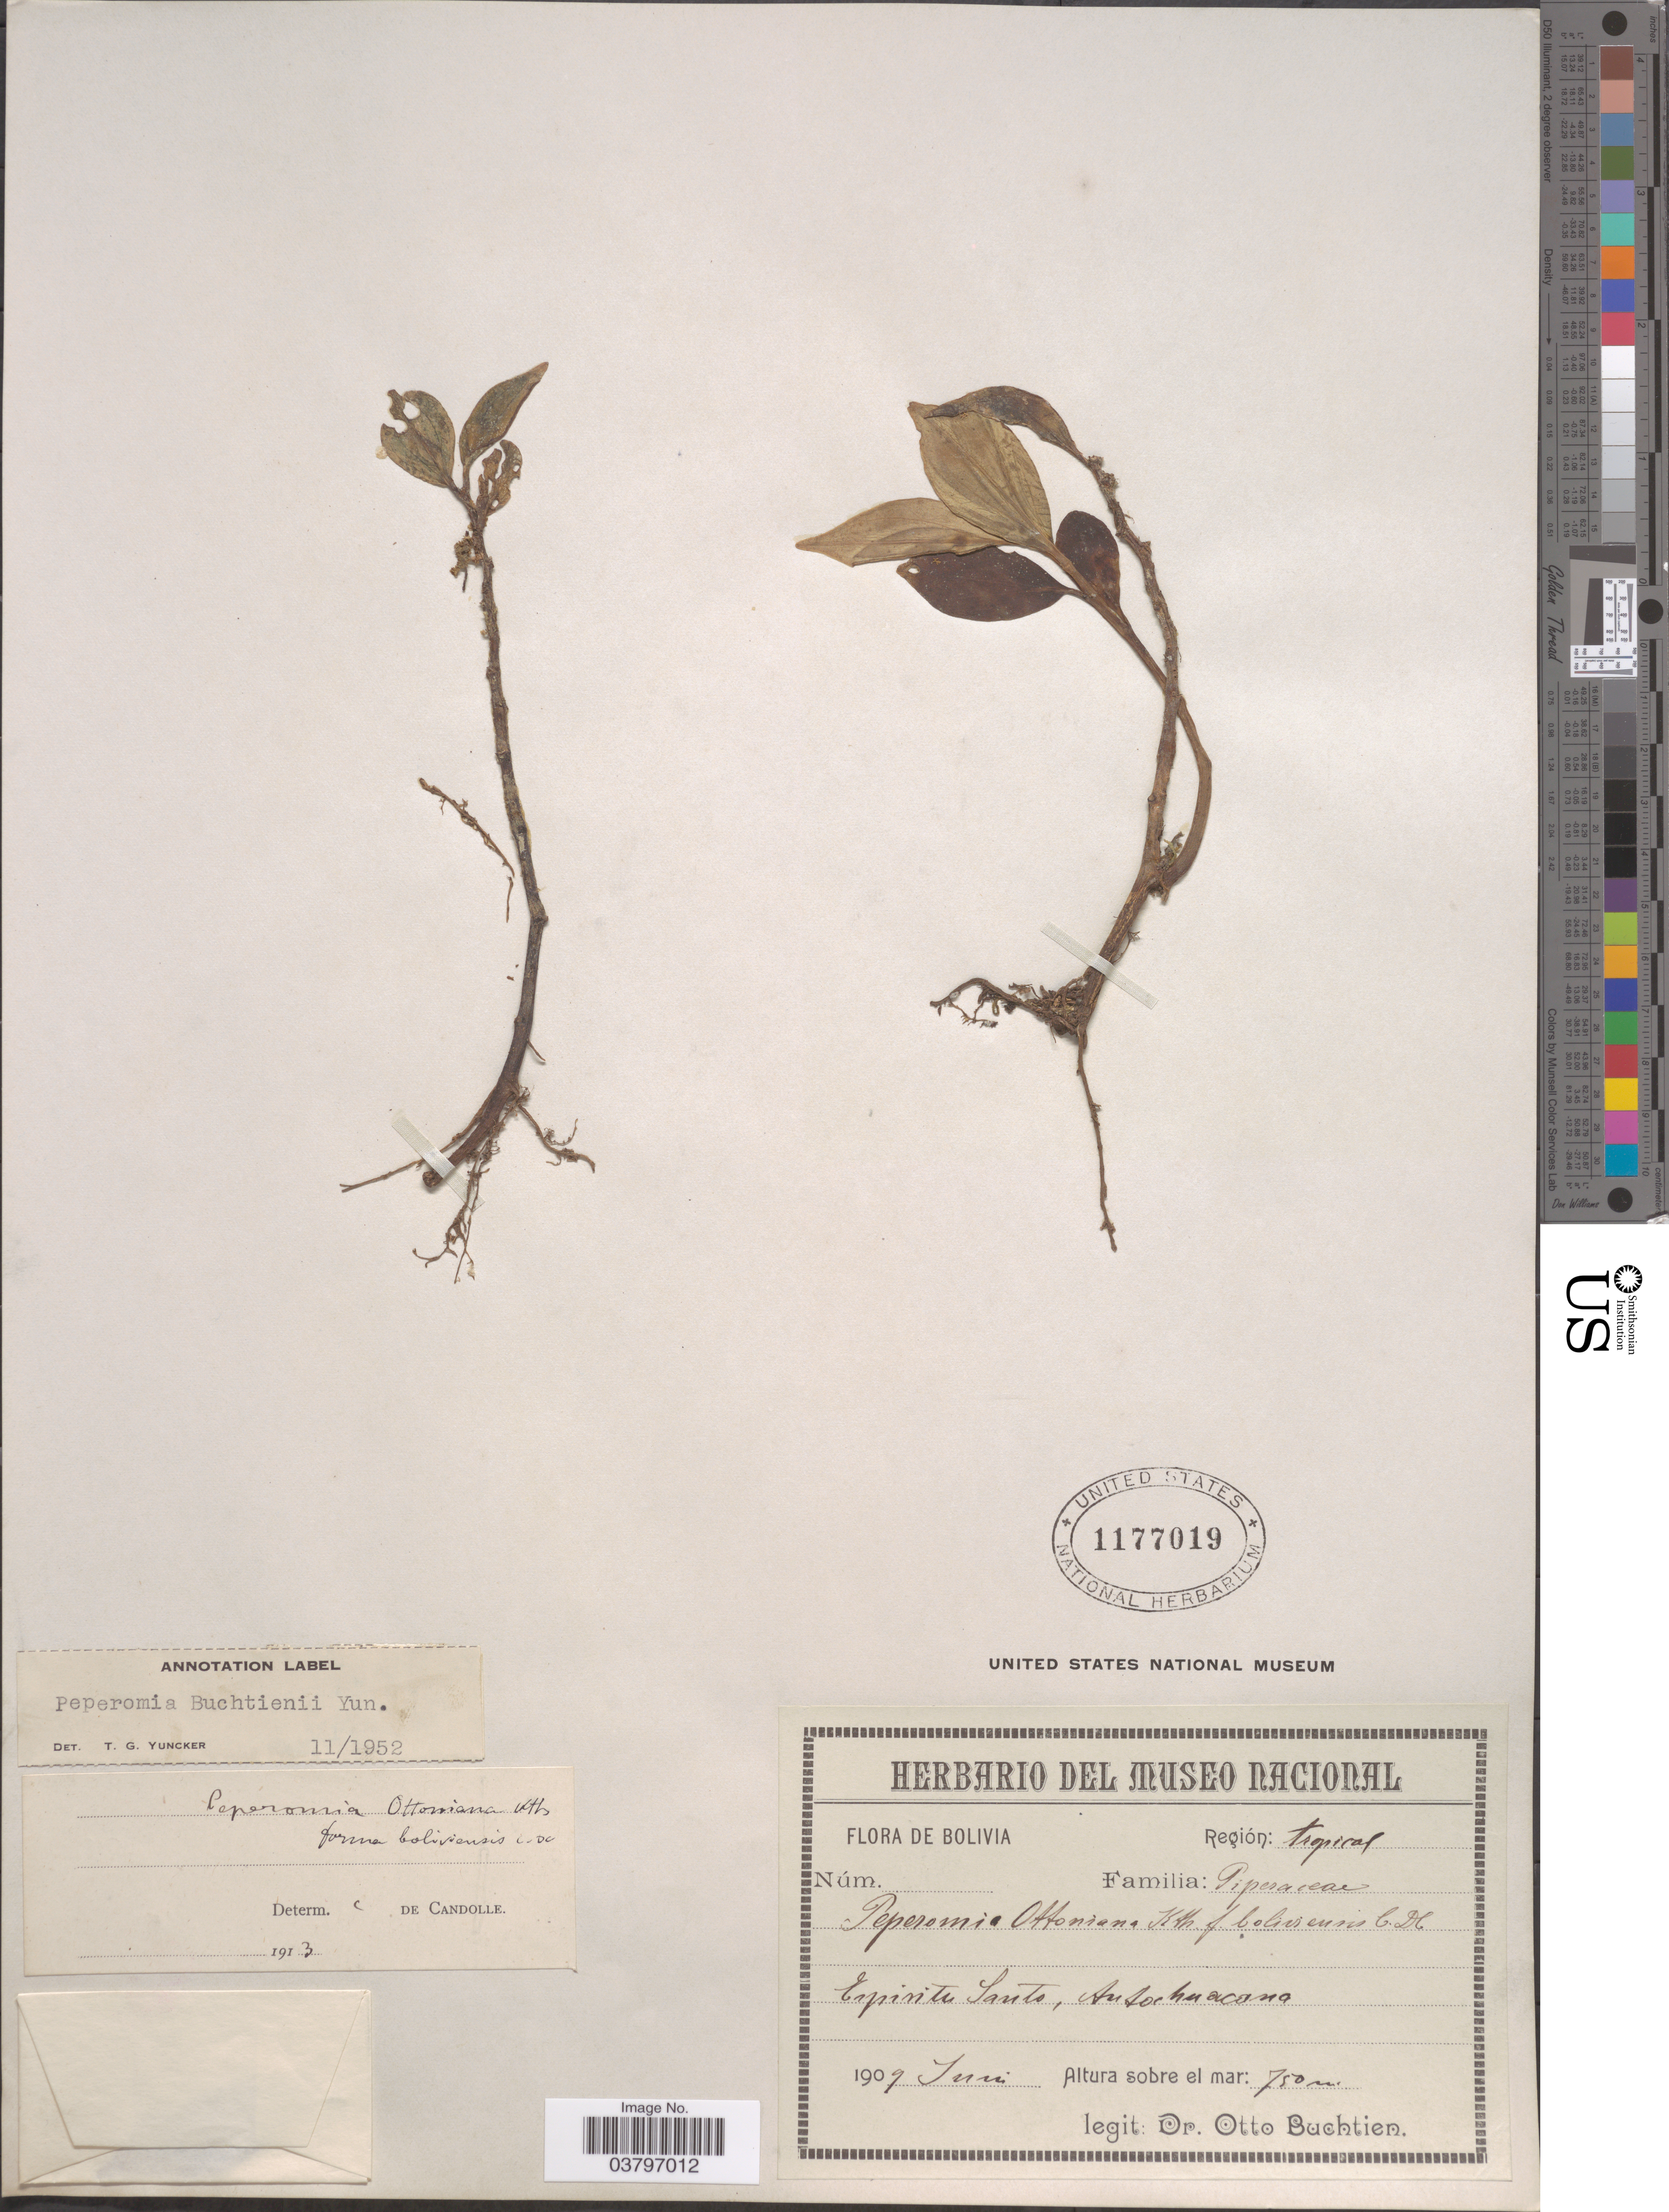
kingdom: Plantae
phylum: Tracheophyta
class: Magnoliopsida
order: Piperales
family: Piperaceae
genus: Peperomia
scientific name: Peperomia buchtienii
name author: Yunck.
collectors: O. Buchtien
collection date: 1909-06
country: Bolivia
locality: Región: tropical. Espiritu Santo, Antohuacana.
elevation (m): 750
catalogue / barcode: US 1177019